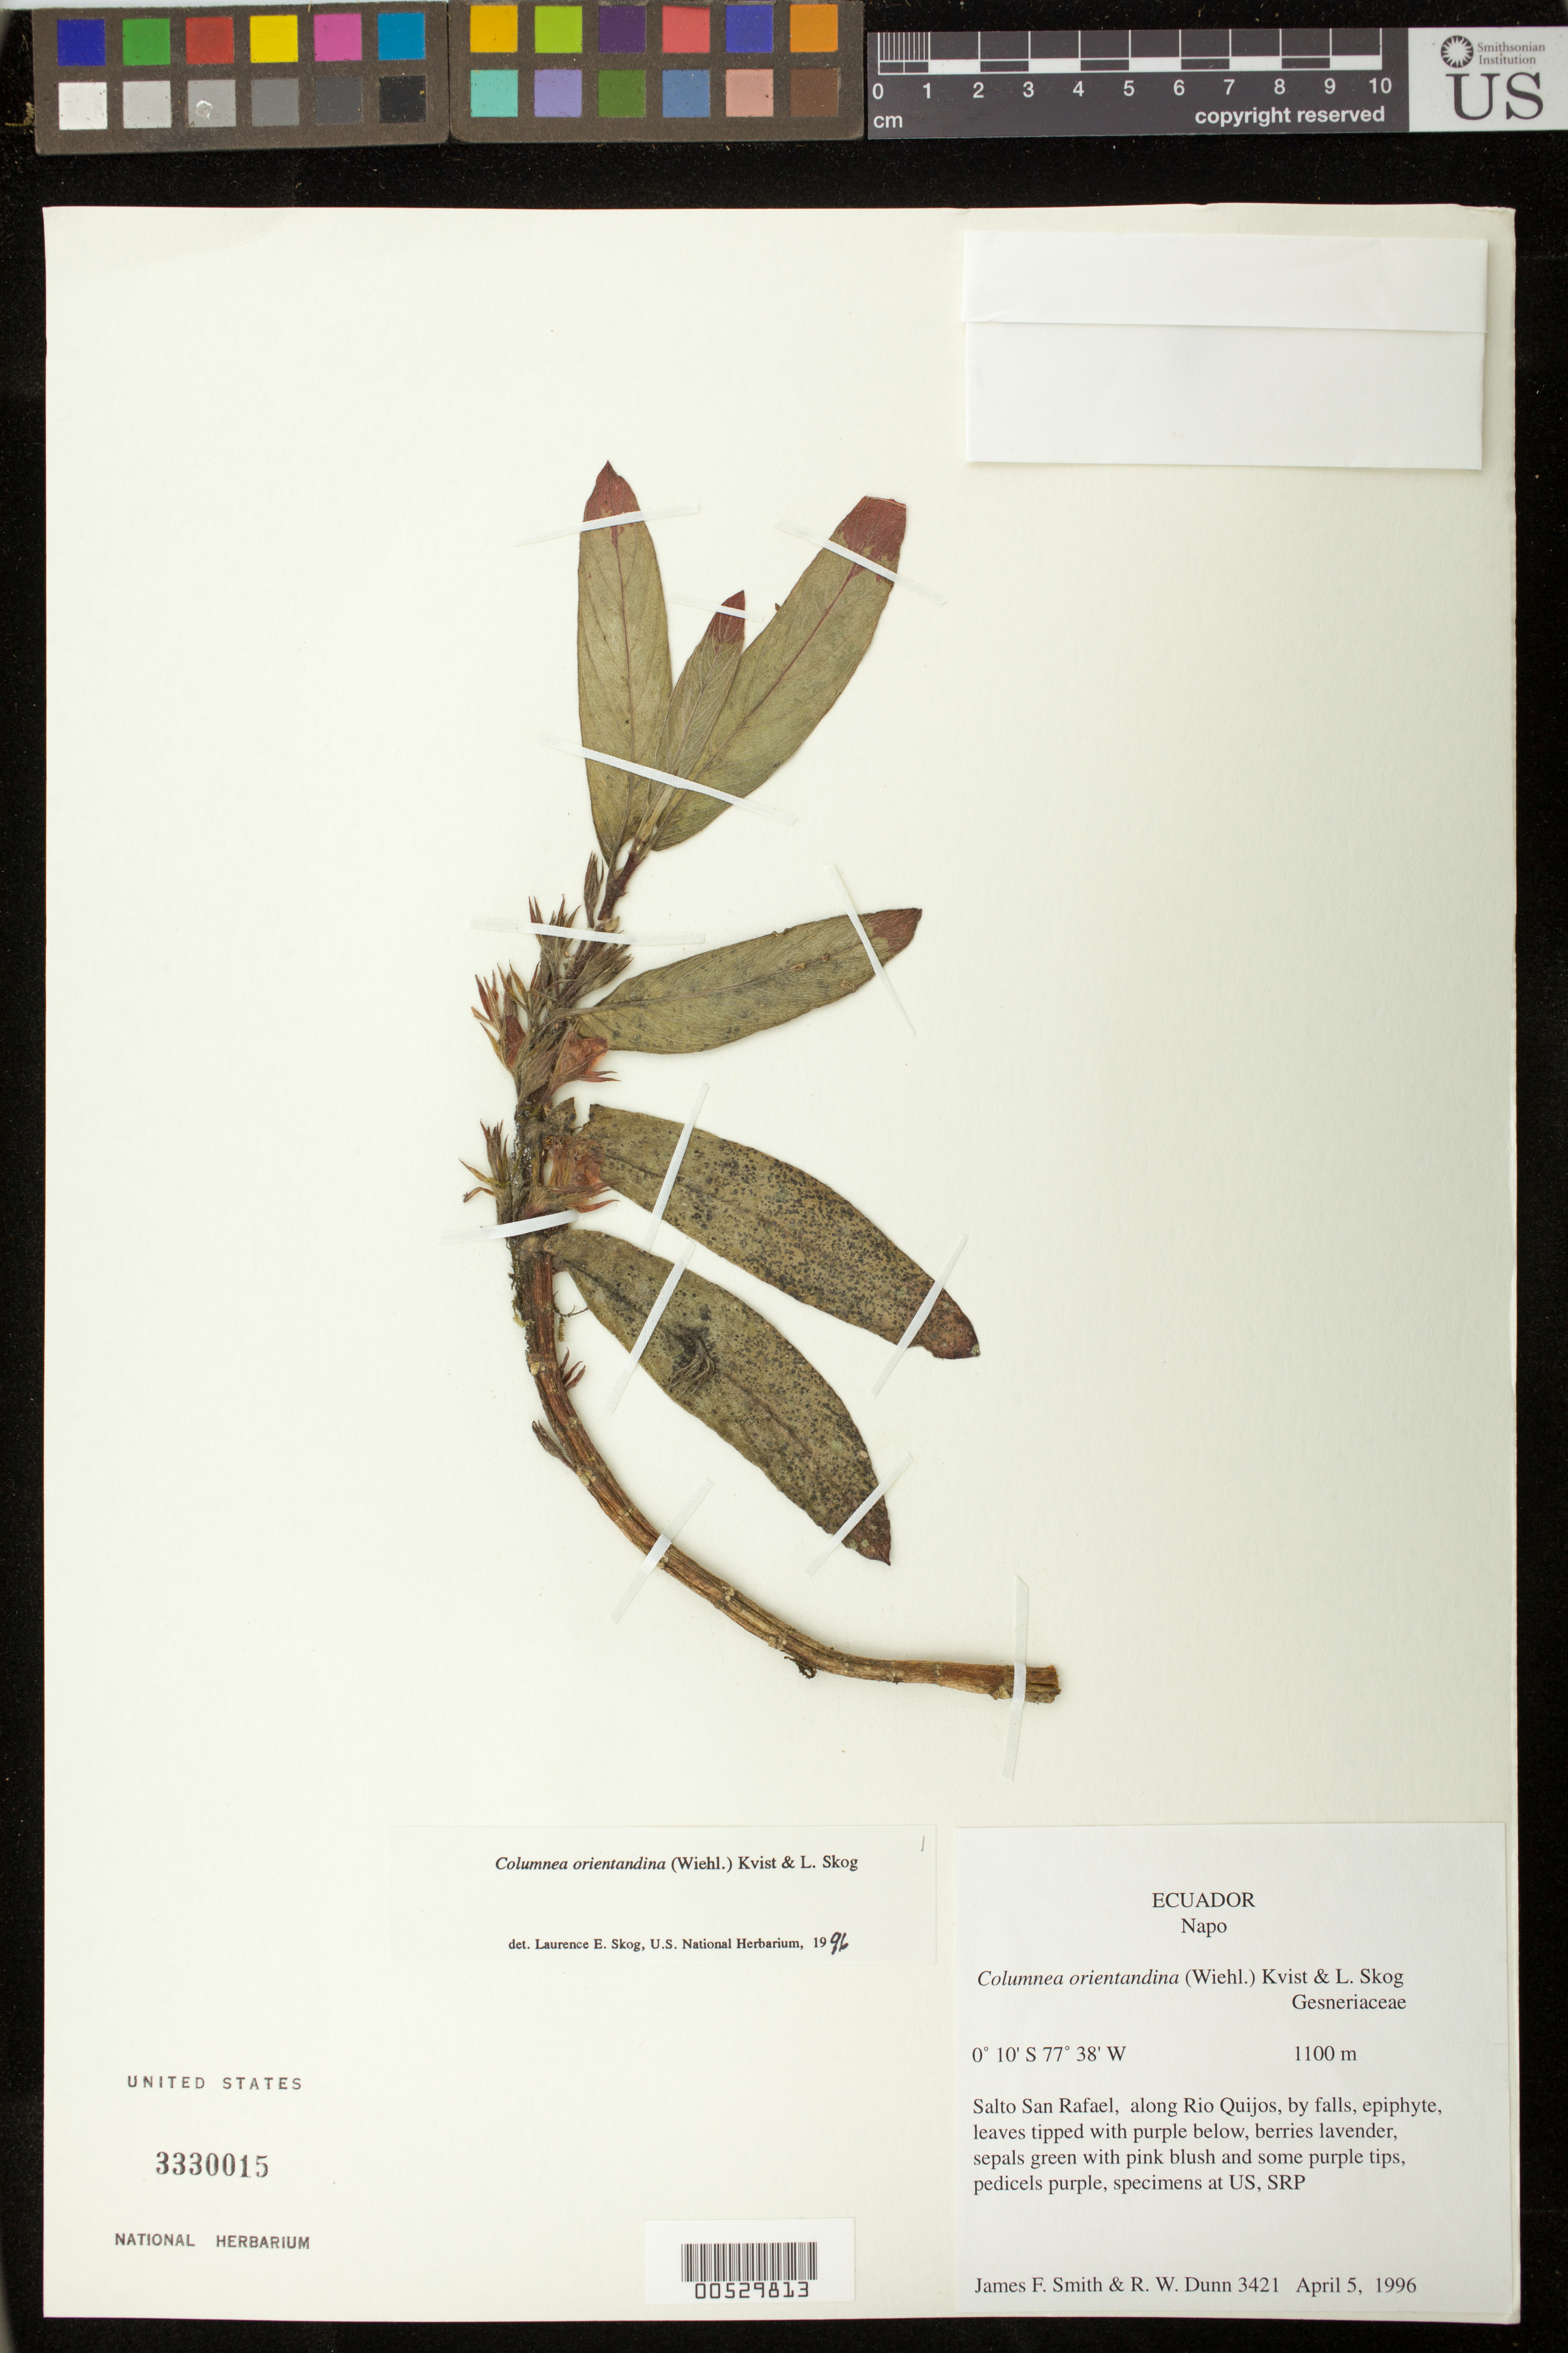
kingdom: Plantae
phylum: Tracheophyta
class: Magnoliopsida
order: Lamiales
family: Gesneriaceae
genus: Columnea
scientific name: Columnea orientandina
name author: (Wiehler) L.P. Kvist & L.E. Skog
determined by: Skog, Laurence E.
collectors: J. Smith & R. Dunn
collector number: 3421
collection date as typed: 05 Apr 1996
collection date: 1996-04-05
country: Ecuador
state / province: Napo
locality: Salto San Rafael, along Rio Quijos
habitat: By falls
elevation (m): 1100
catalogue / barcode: US 3330015